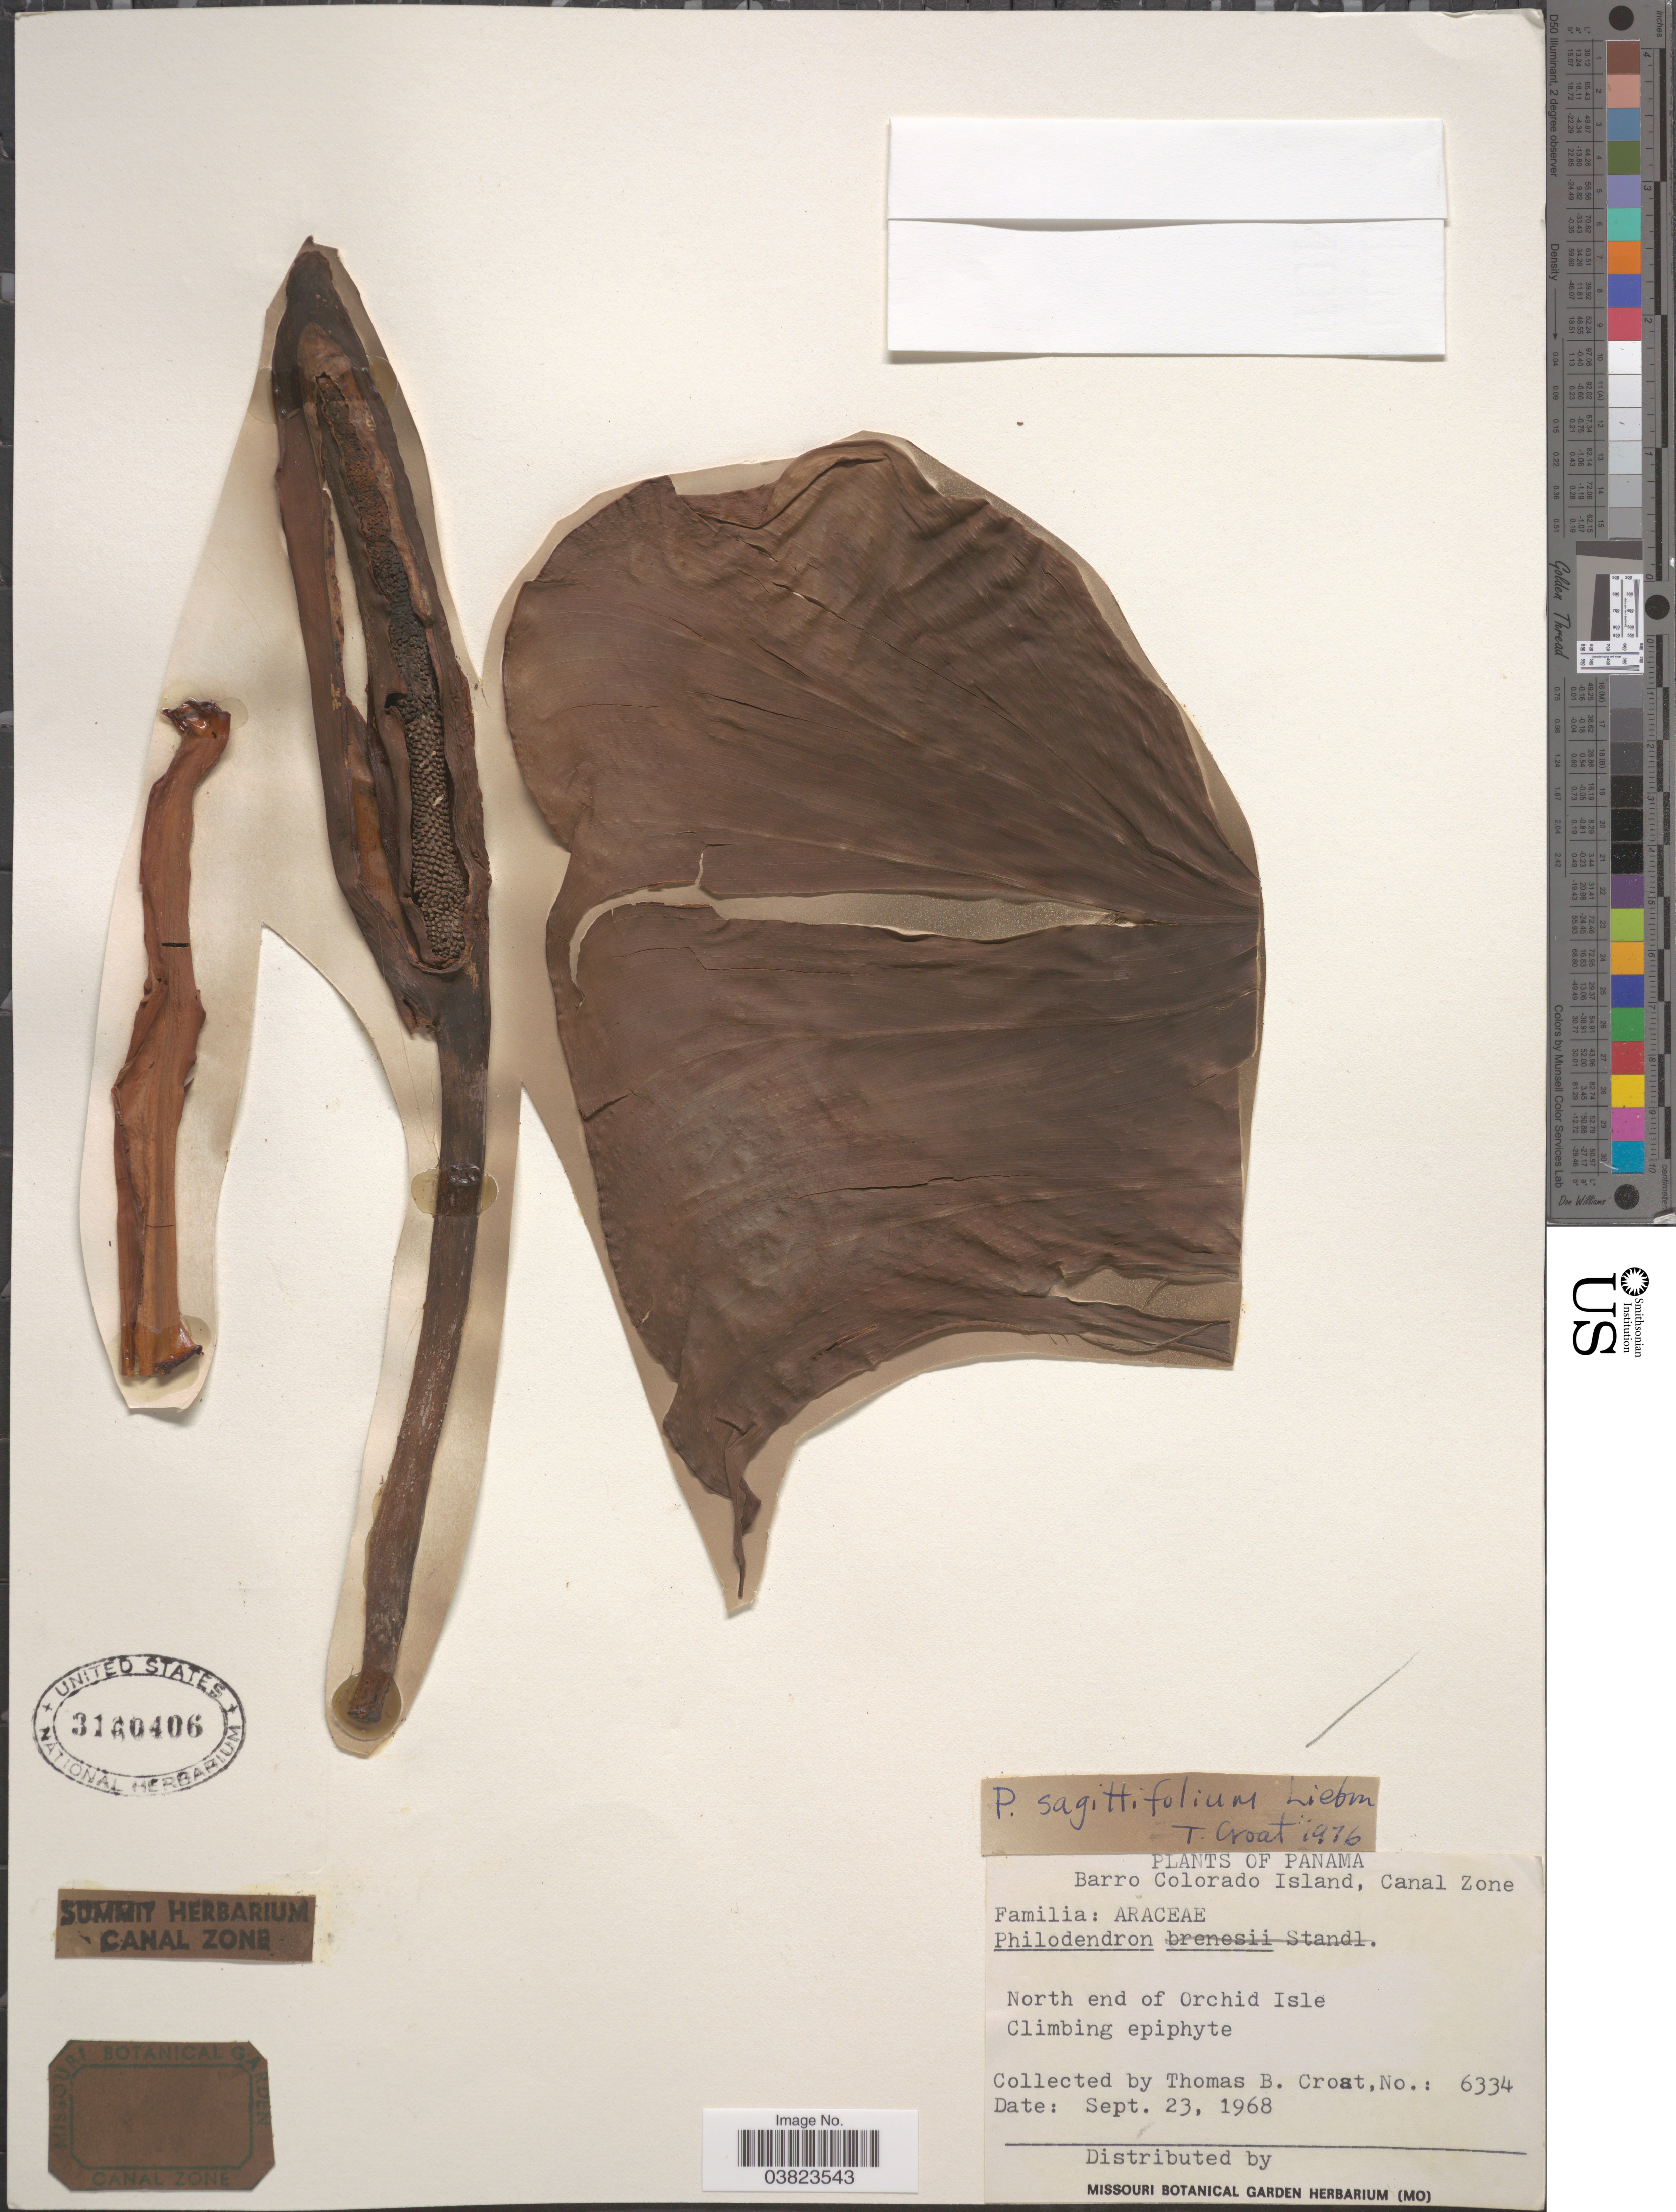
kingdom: Plantae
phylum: Tracheophyta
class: Liliopsida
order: Alismatales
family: Araceae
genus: Philodendron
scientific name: Philodendron sagittifolium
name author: Liebm.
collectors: T. B. Croat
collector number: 6334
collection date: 1968-09-23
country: Panama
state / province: Panamá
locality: Barro Colorado Island, Canal Zone. North end of Orchid Isle.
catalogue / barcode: US 3160406